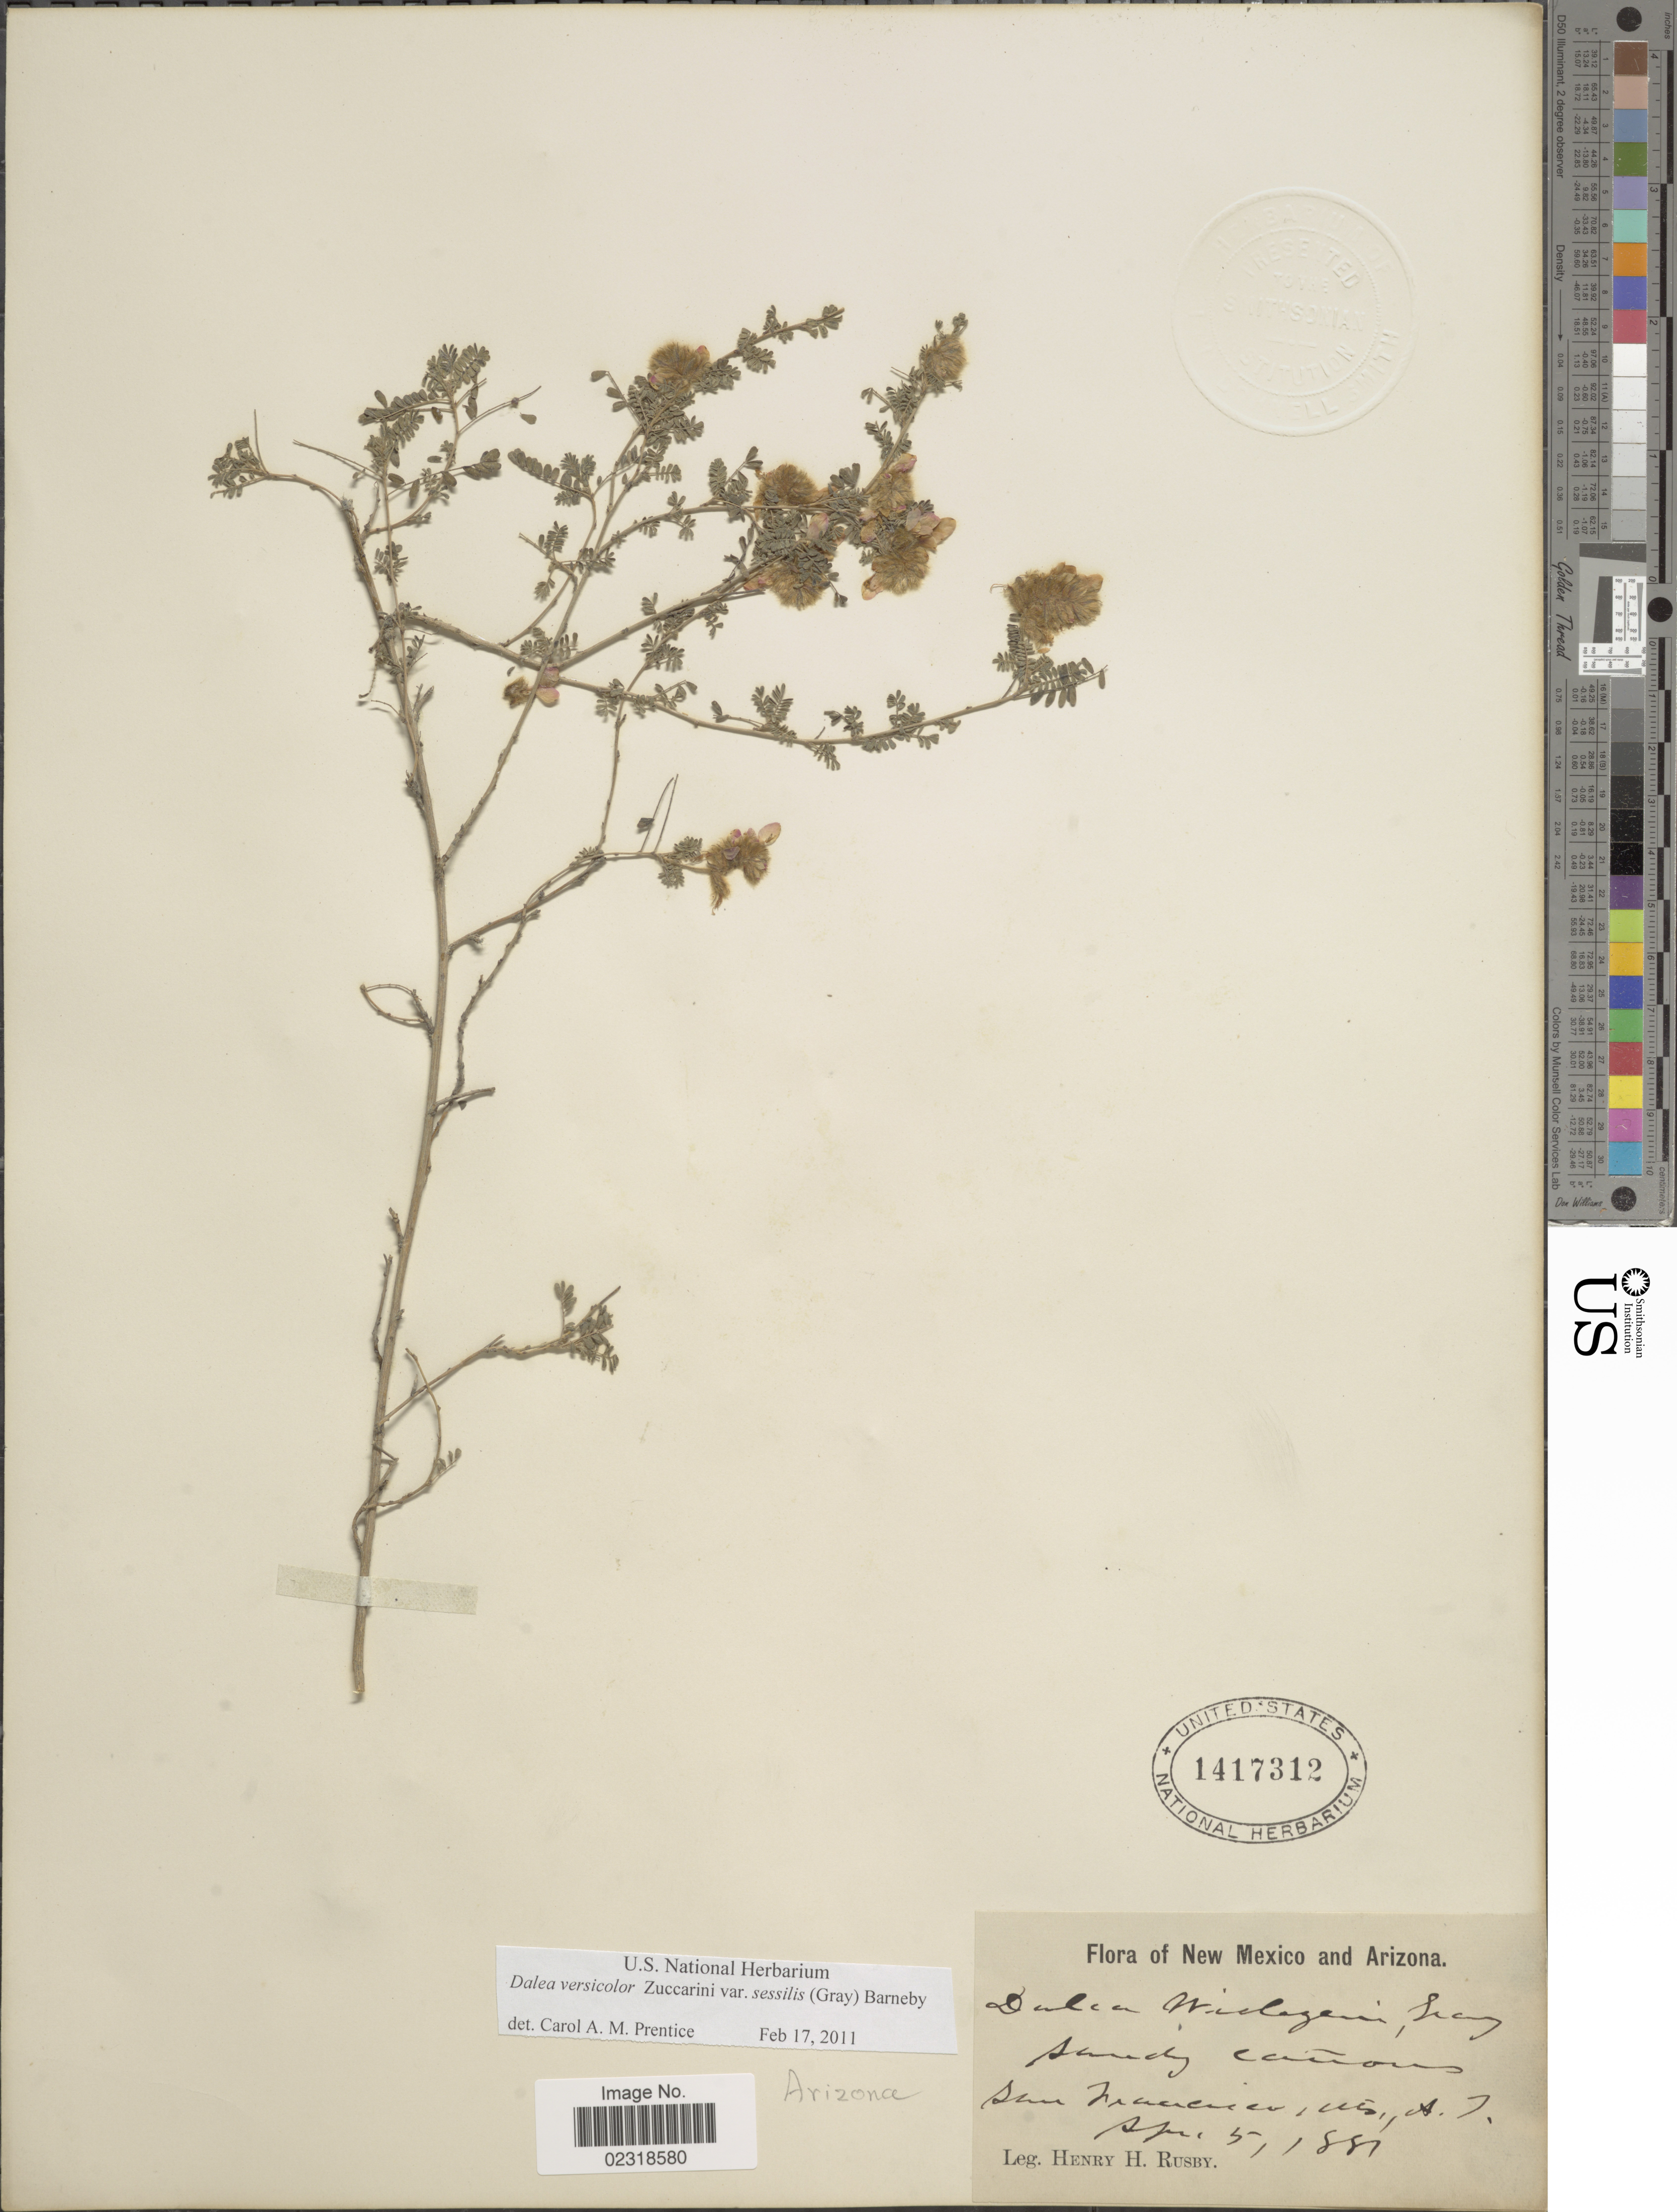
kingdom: Plantae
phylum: Tracheophyta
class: Magnoliopsida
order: Fabales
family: Fabaceae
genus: Dalea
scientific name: Dalea versicolor var. sessilis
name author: Zucc.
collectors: H. H. Rusby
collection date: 1881-04-05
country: United States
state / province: Arizona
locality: Sandy cañons. San Francisco Mts., A.T. [Arizona Territory]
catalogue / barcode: US 1417312